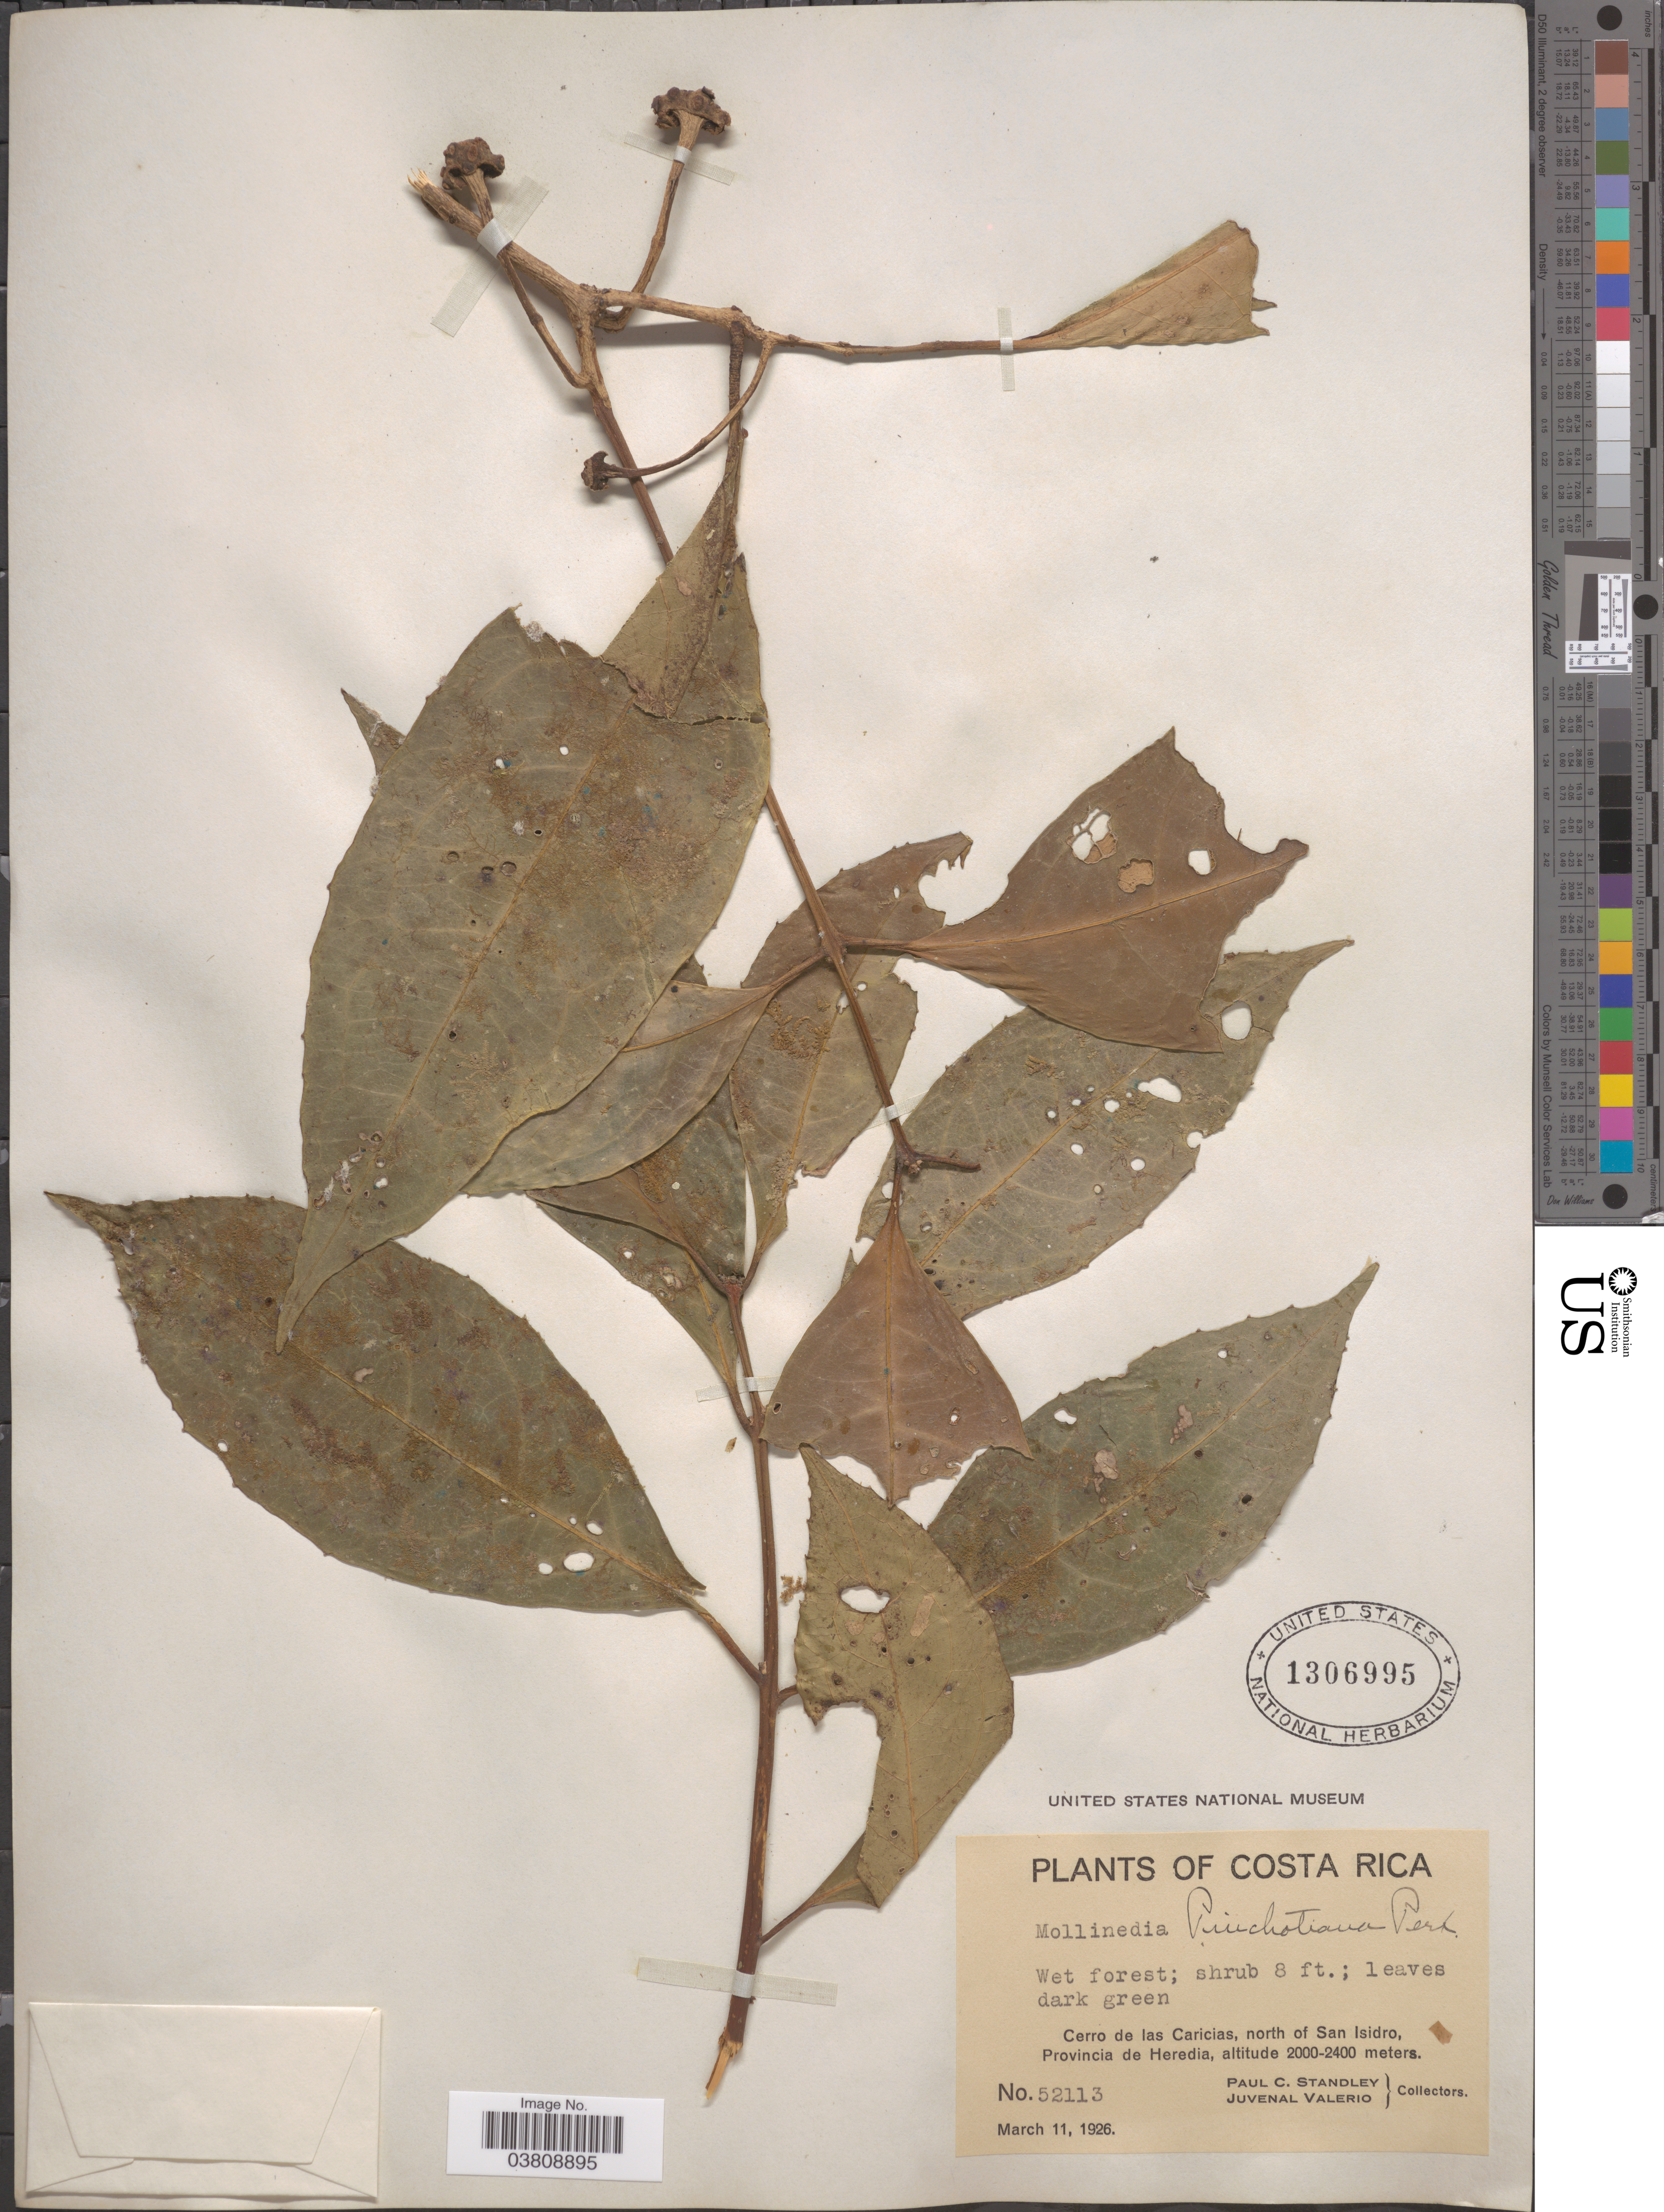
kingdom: Plantae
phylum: Tracheophyta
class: Magnoliopsida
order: Laurales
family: Monimiaceae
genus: Mollinedia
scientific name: Mollinedia pinchotiana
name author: Perkins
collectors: P. C. Standley & J. Valerio R.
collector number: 52113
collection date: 1926-03-11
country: Costa Rica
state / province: Heredia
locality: Cerro de las Caricias, north of San Isidro.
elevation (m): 2000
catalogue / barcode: US 1306995